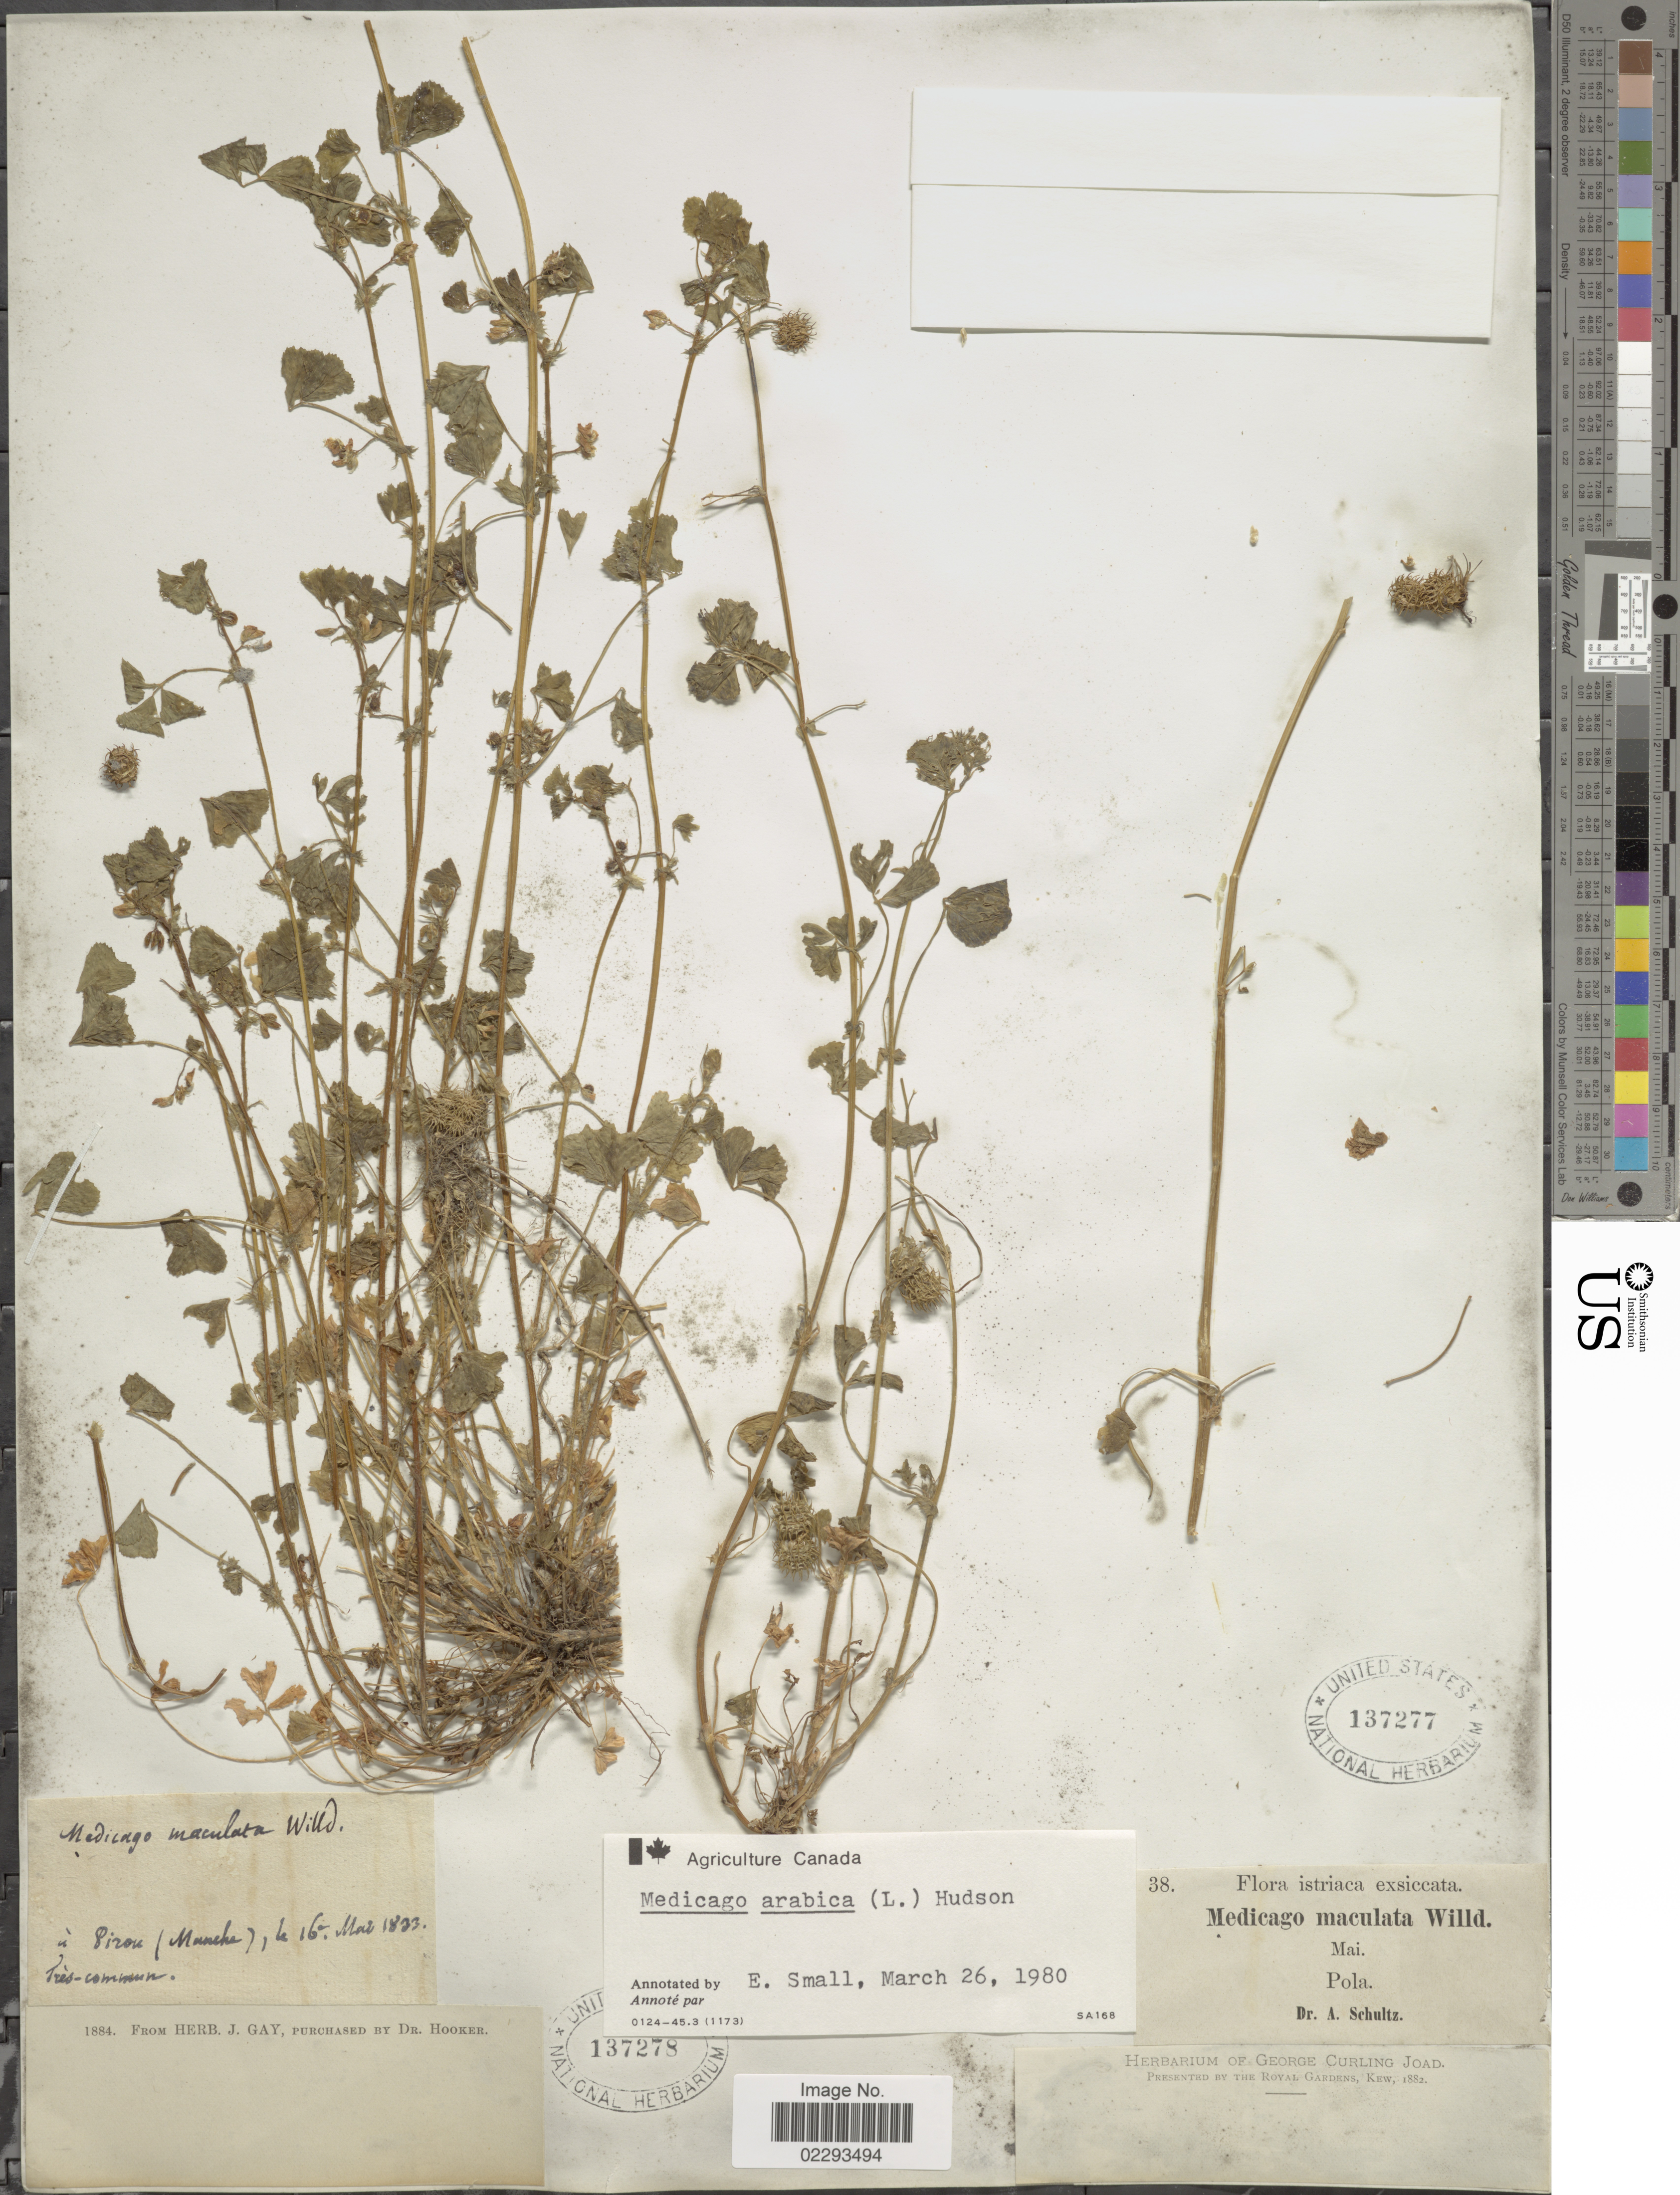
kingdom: Plantae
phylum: Tracheophyta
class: Magnoliopsida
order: Fabales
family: Fabaceae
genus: Medicago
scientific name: Medicago arabica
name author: (L.) Huds.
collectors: ex herb. J. Gay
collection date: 1833-05-16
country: France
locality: In Pirou (Manche) [interpreted]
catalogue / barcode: US 137278-2